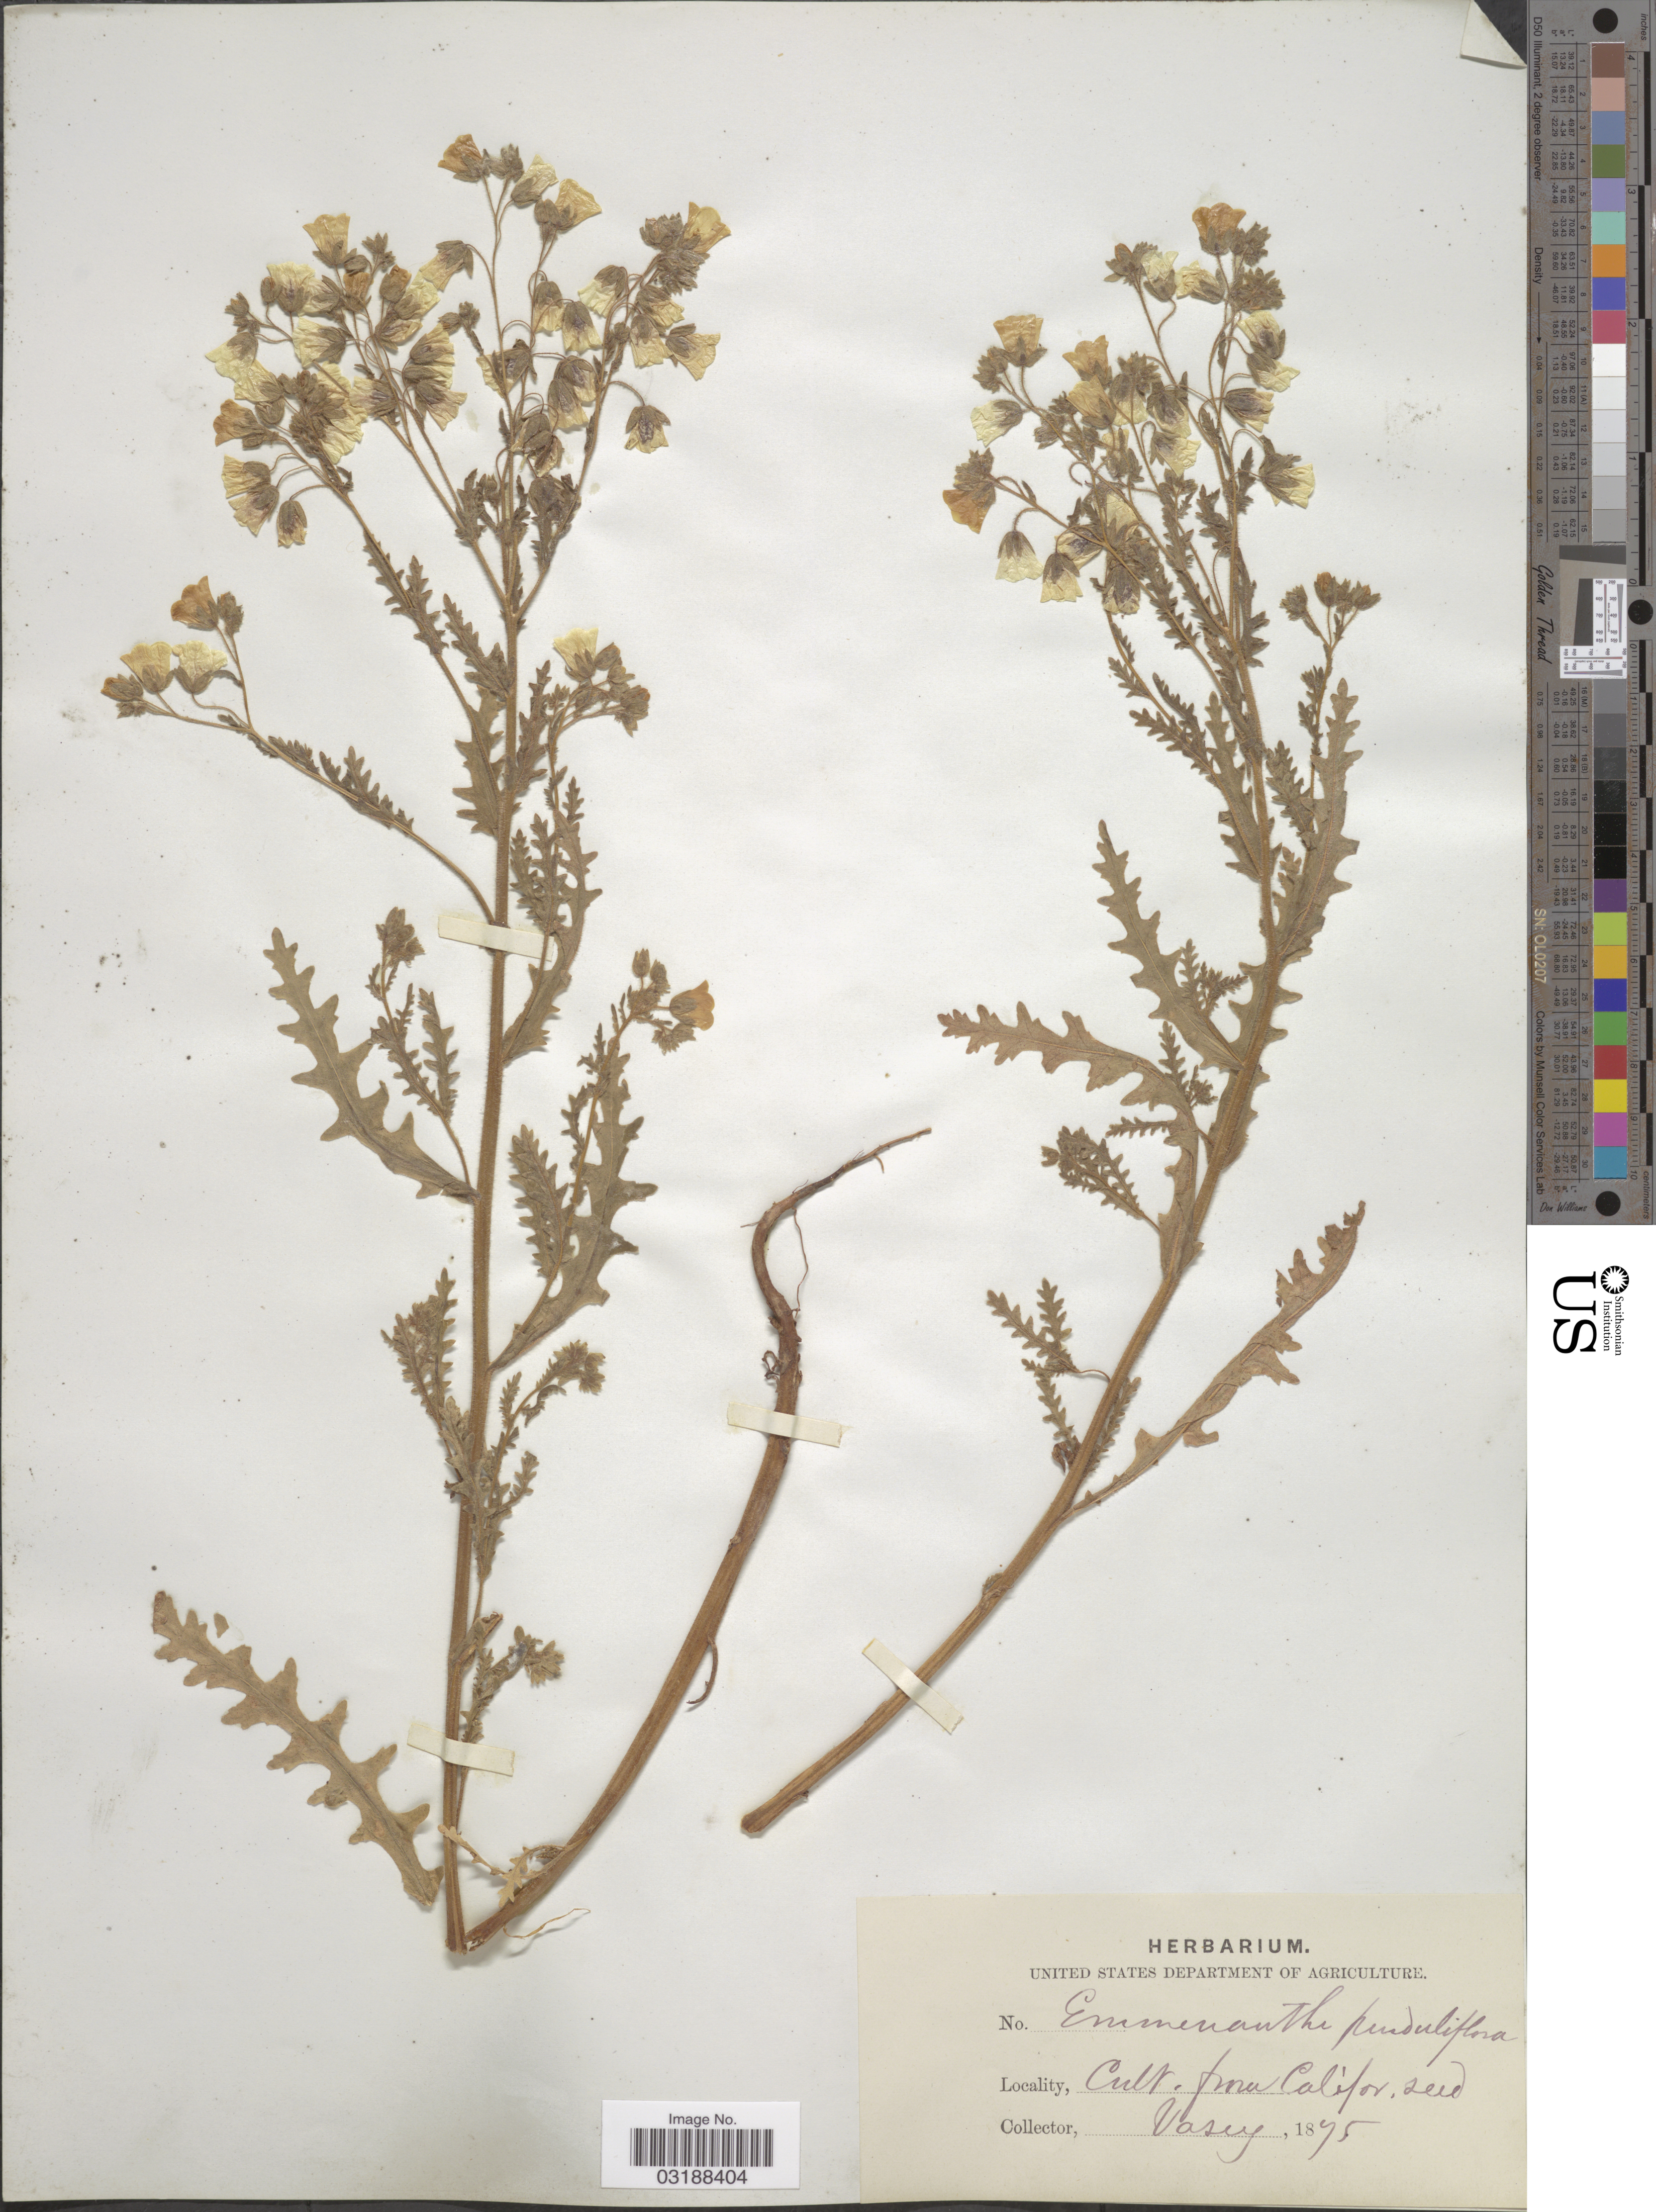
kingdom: Plantae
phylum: Tracheophyta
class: Magnoliopsida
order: Boraginales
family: Hydrophyllaceae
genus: Emmenanthe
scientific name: Emmenanthe penduliflora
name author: Benth.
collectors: Vasey, --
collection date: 1875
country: United States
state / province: California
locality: Cult. from Califor. seed.